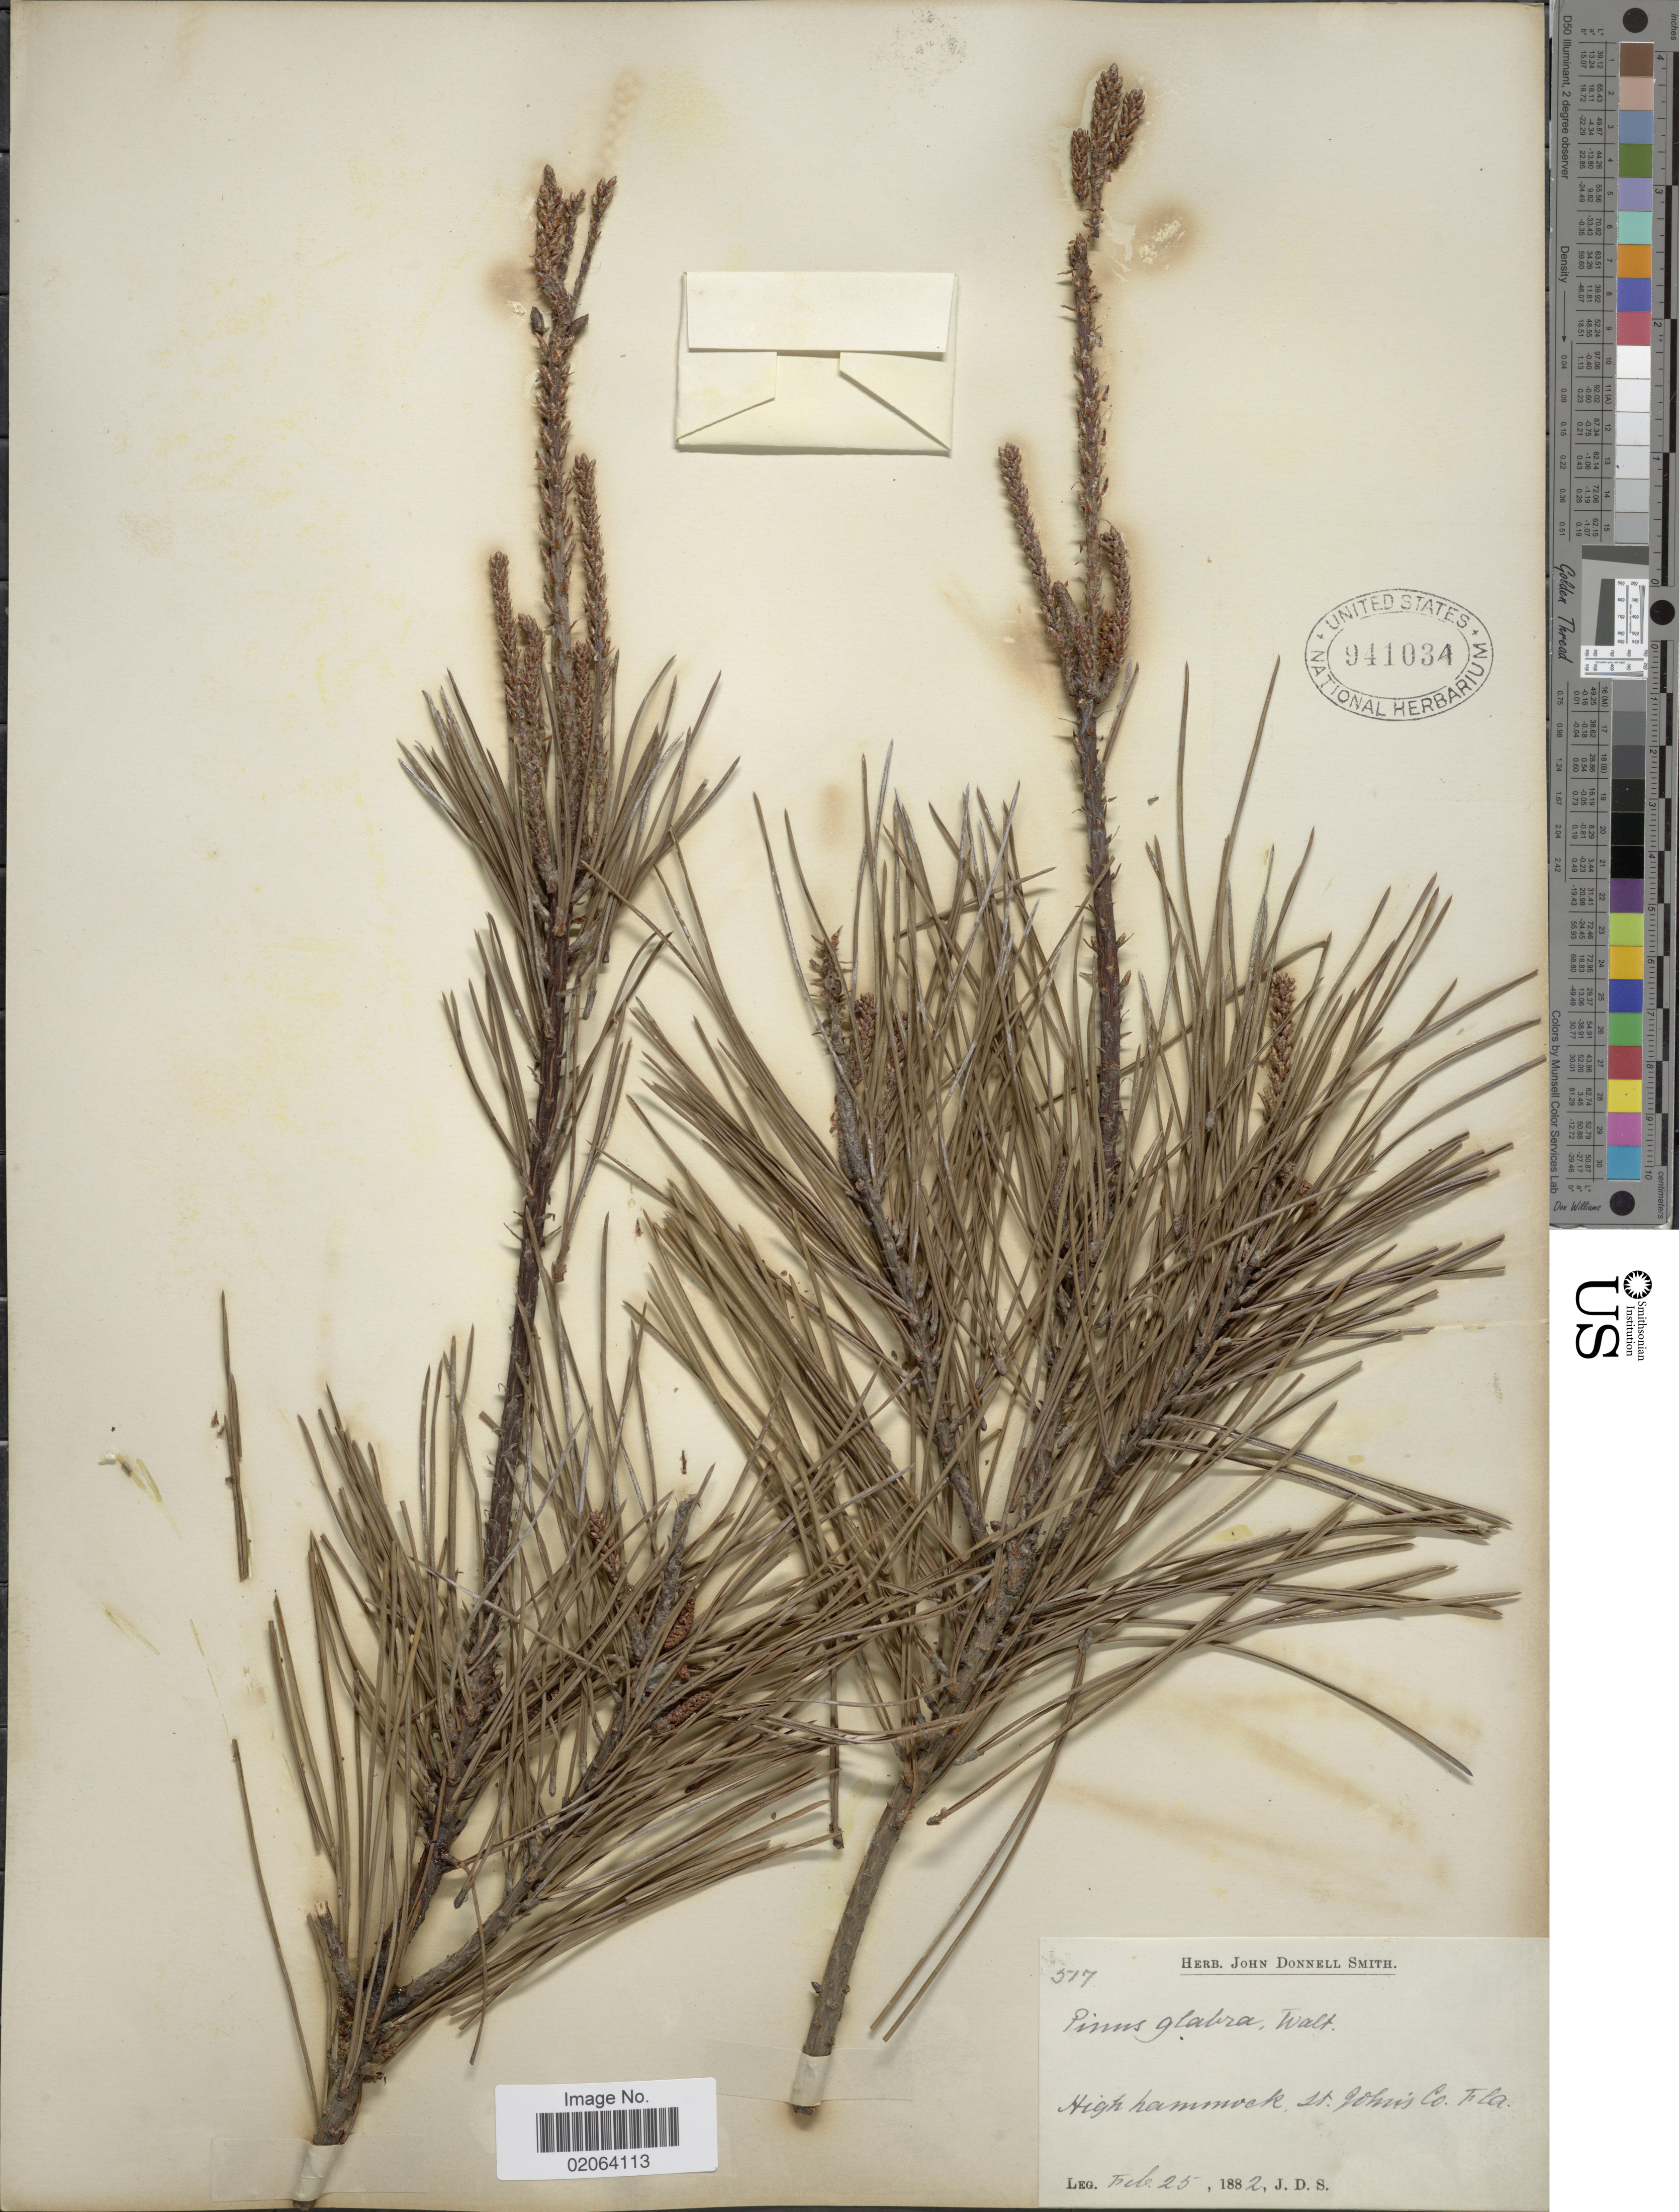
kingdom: Plantae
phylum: Tracheophyta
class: Pinopsida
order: Pinales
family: Pinaceae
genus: Pinus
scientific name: Pinus glabra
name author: Walter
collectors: J. Donnell Smith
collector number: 577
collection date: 1882-02-25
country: United States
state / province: Florida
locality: St. John's Co.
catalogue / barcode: US 941034